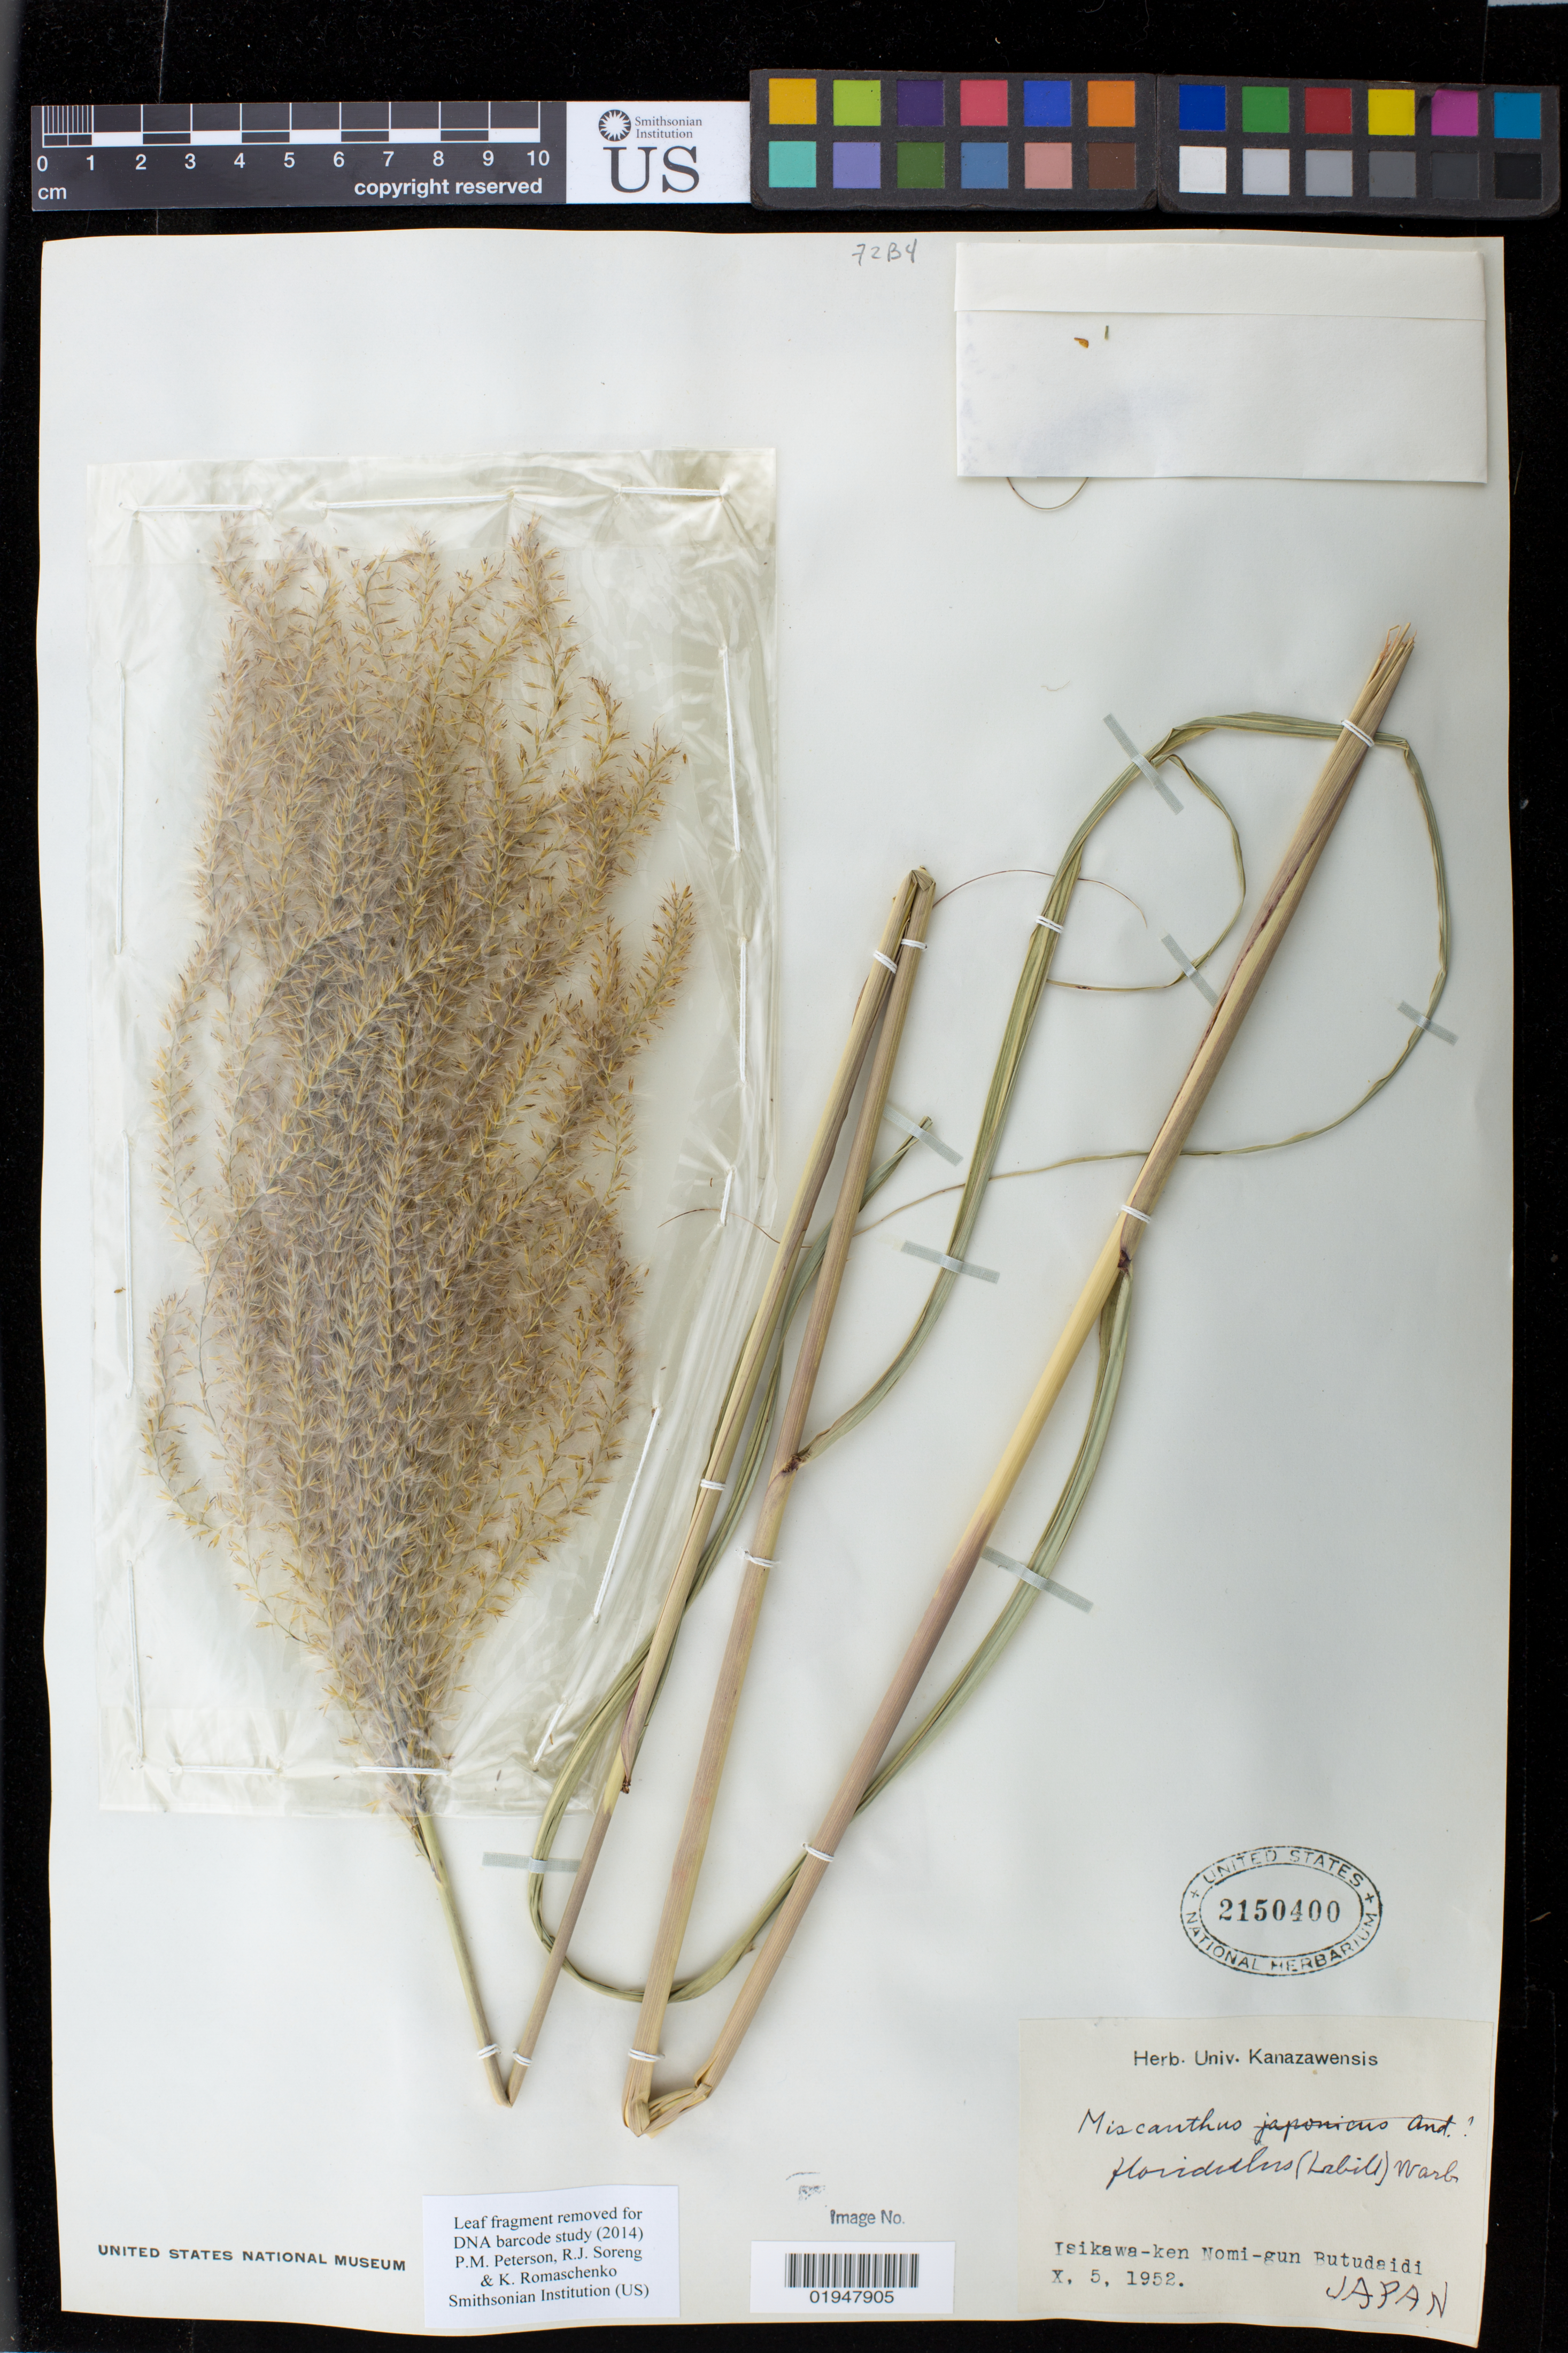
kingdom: Plantae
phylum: Tracheophyta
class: Liliopsida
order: Poales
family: Poaceae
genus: Miscanthus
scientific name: Miscanthus floridulus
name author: (Labill.) Warb.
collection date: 1952-10-05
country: Japan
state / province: Isikawa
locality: Isikawa-ken Nomi-gun [Nomi Gun] Butudaidi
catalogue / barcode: US 2150400